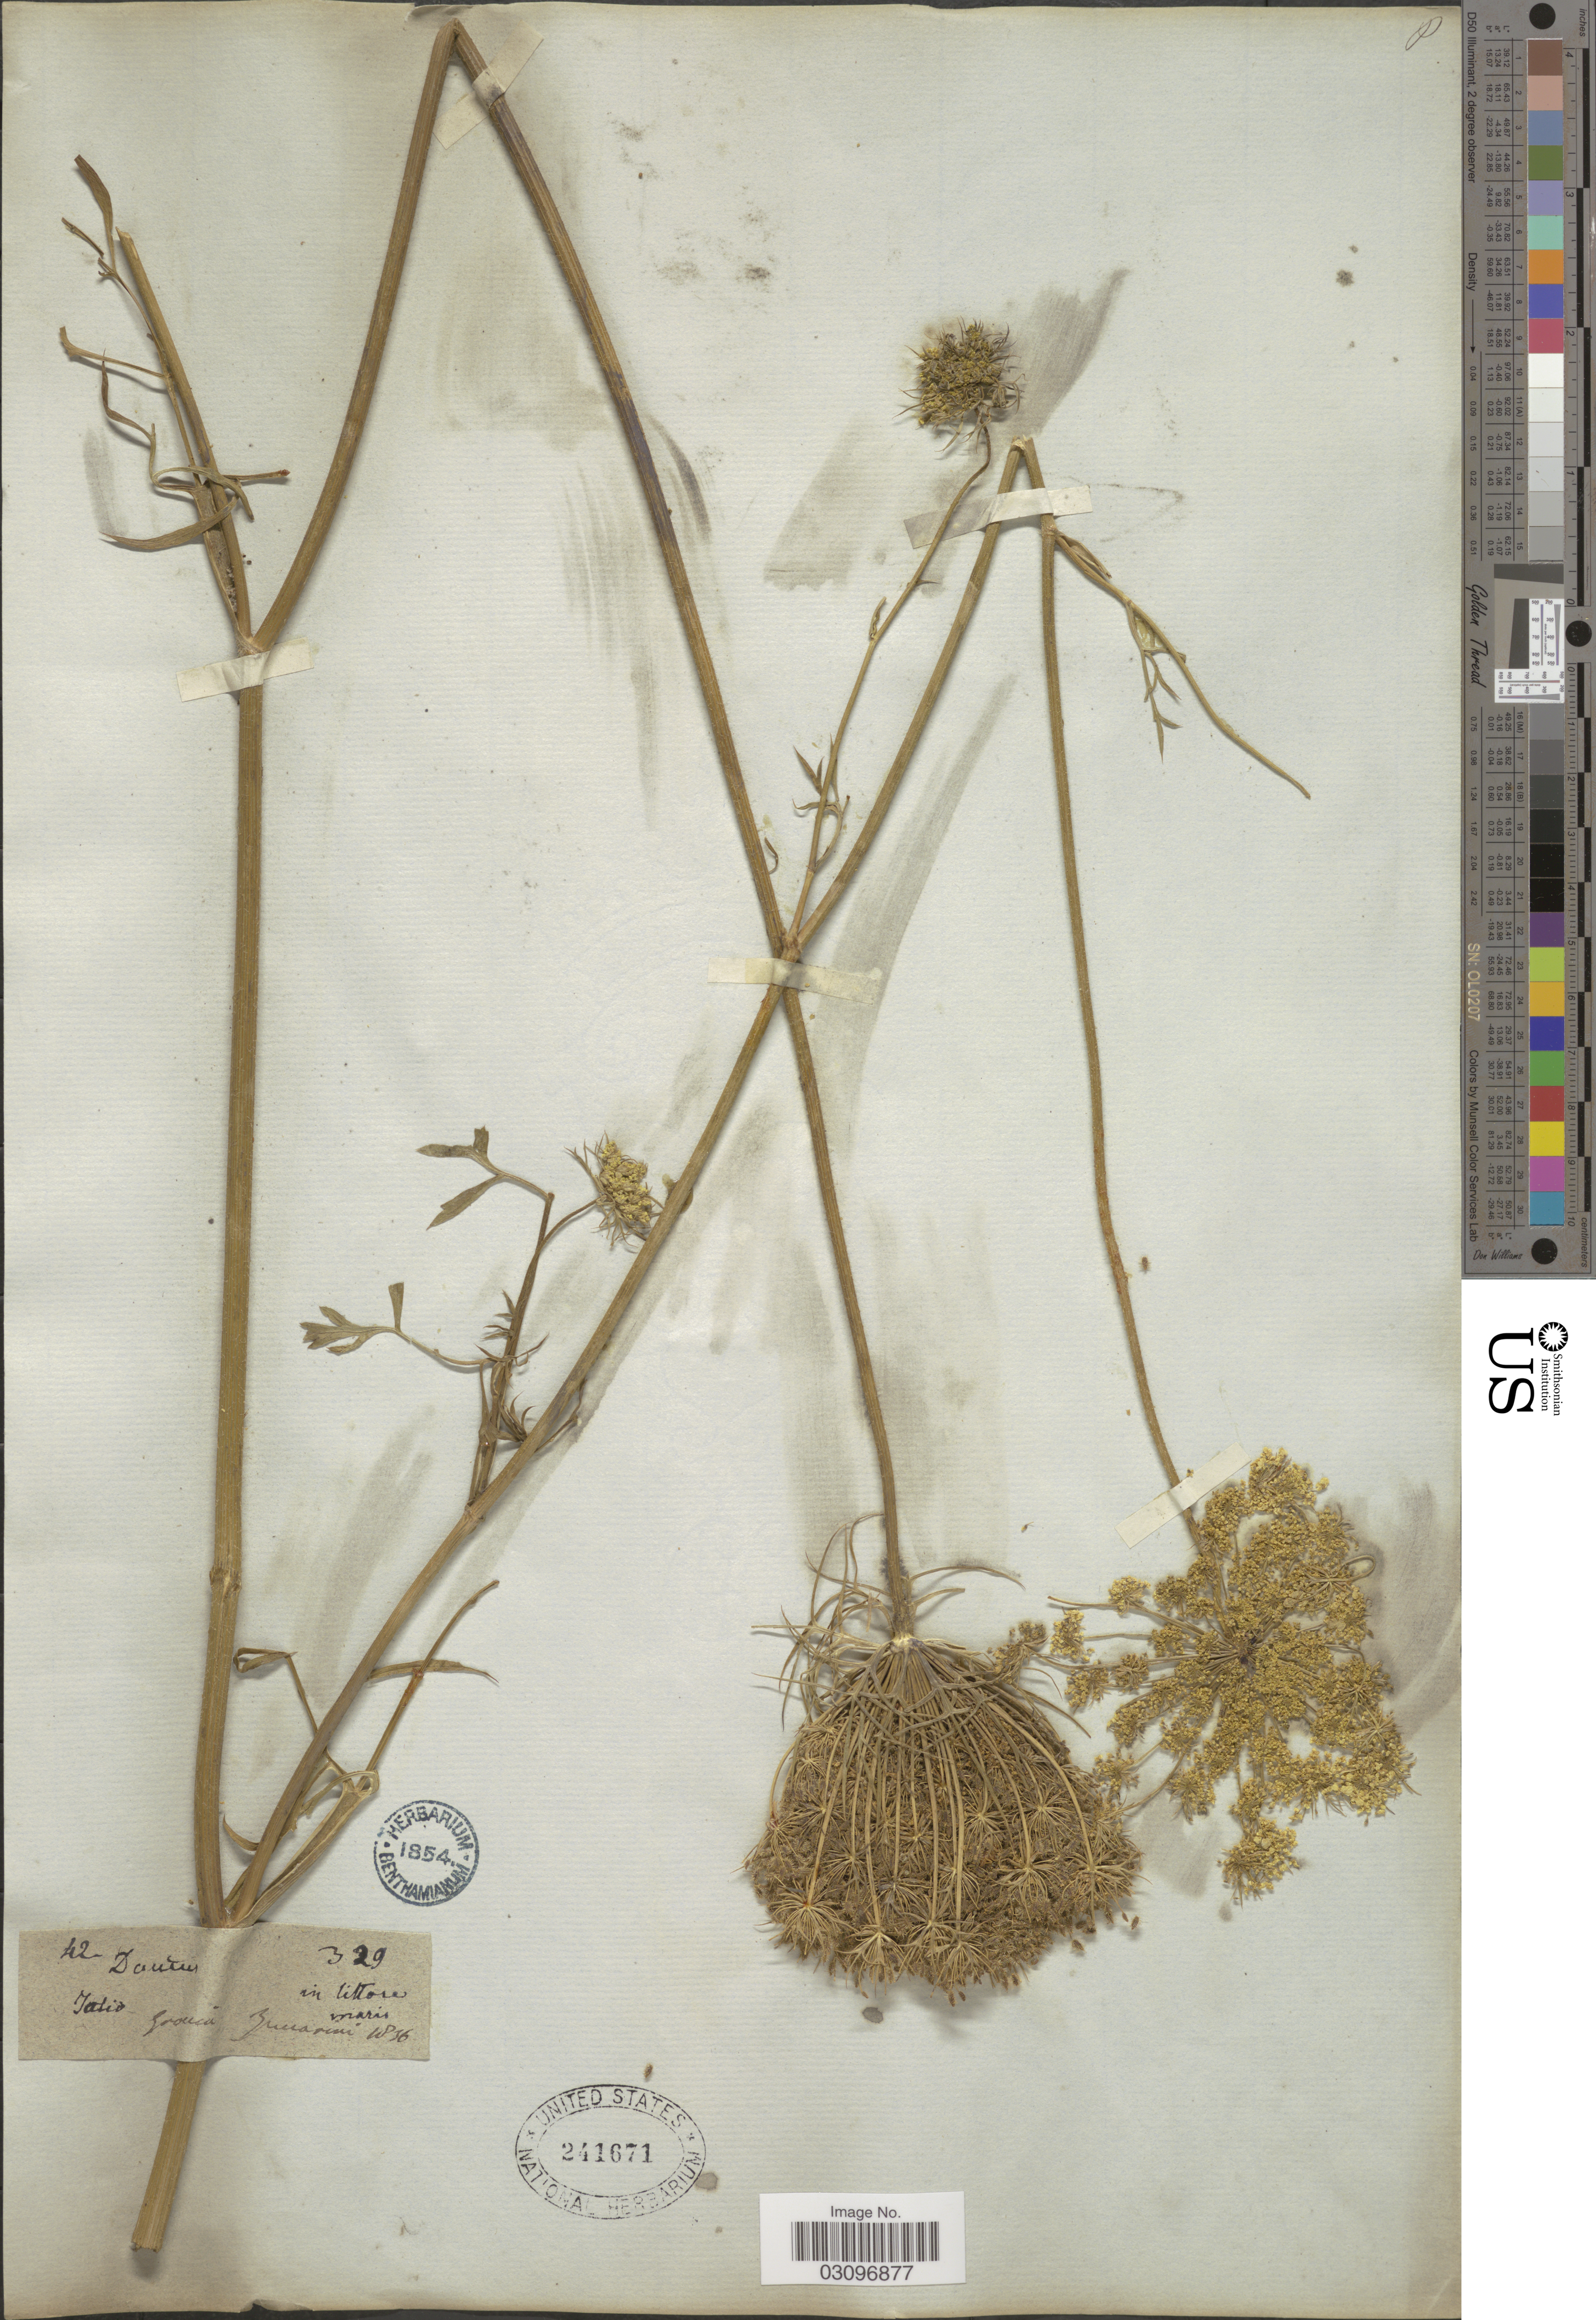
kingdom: Plantae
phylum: Tracheophyta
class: Magnoliopsida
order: Apiales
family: Apiaceae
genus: Daucus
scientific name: Daucus sp.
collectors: Ex herb. Benthamianum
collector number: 42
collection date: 1836-07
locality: In littore maras [unsure placement]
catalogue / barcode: US 241671